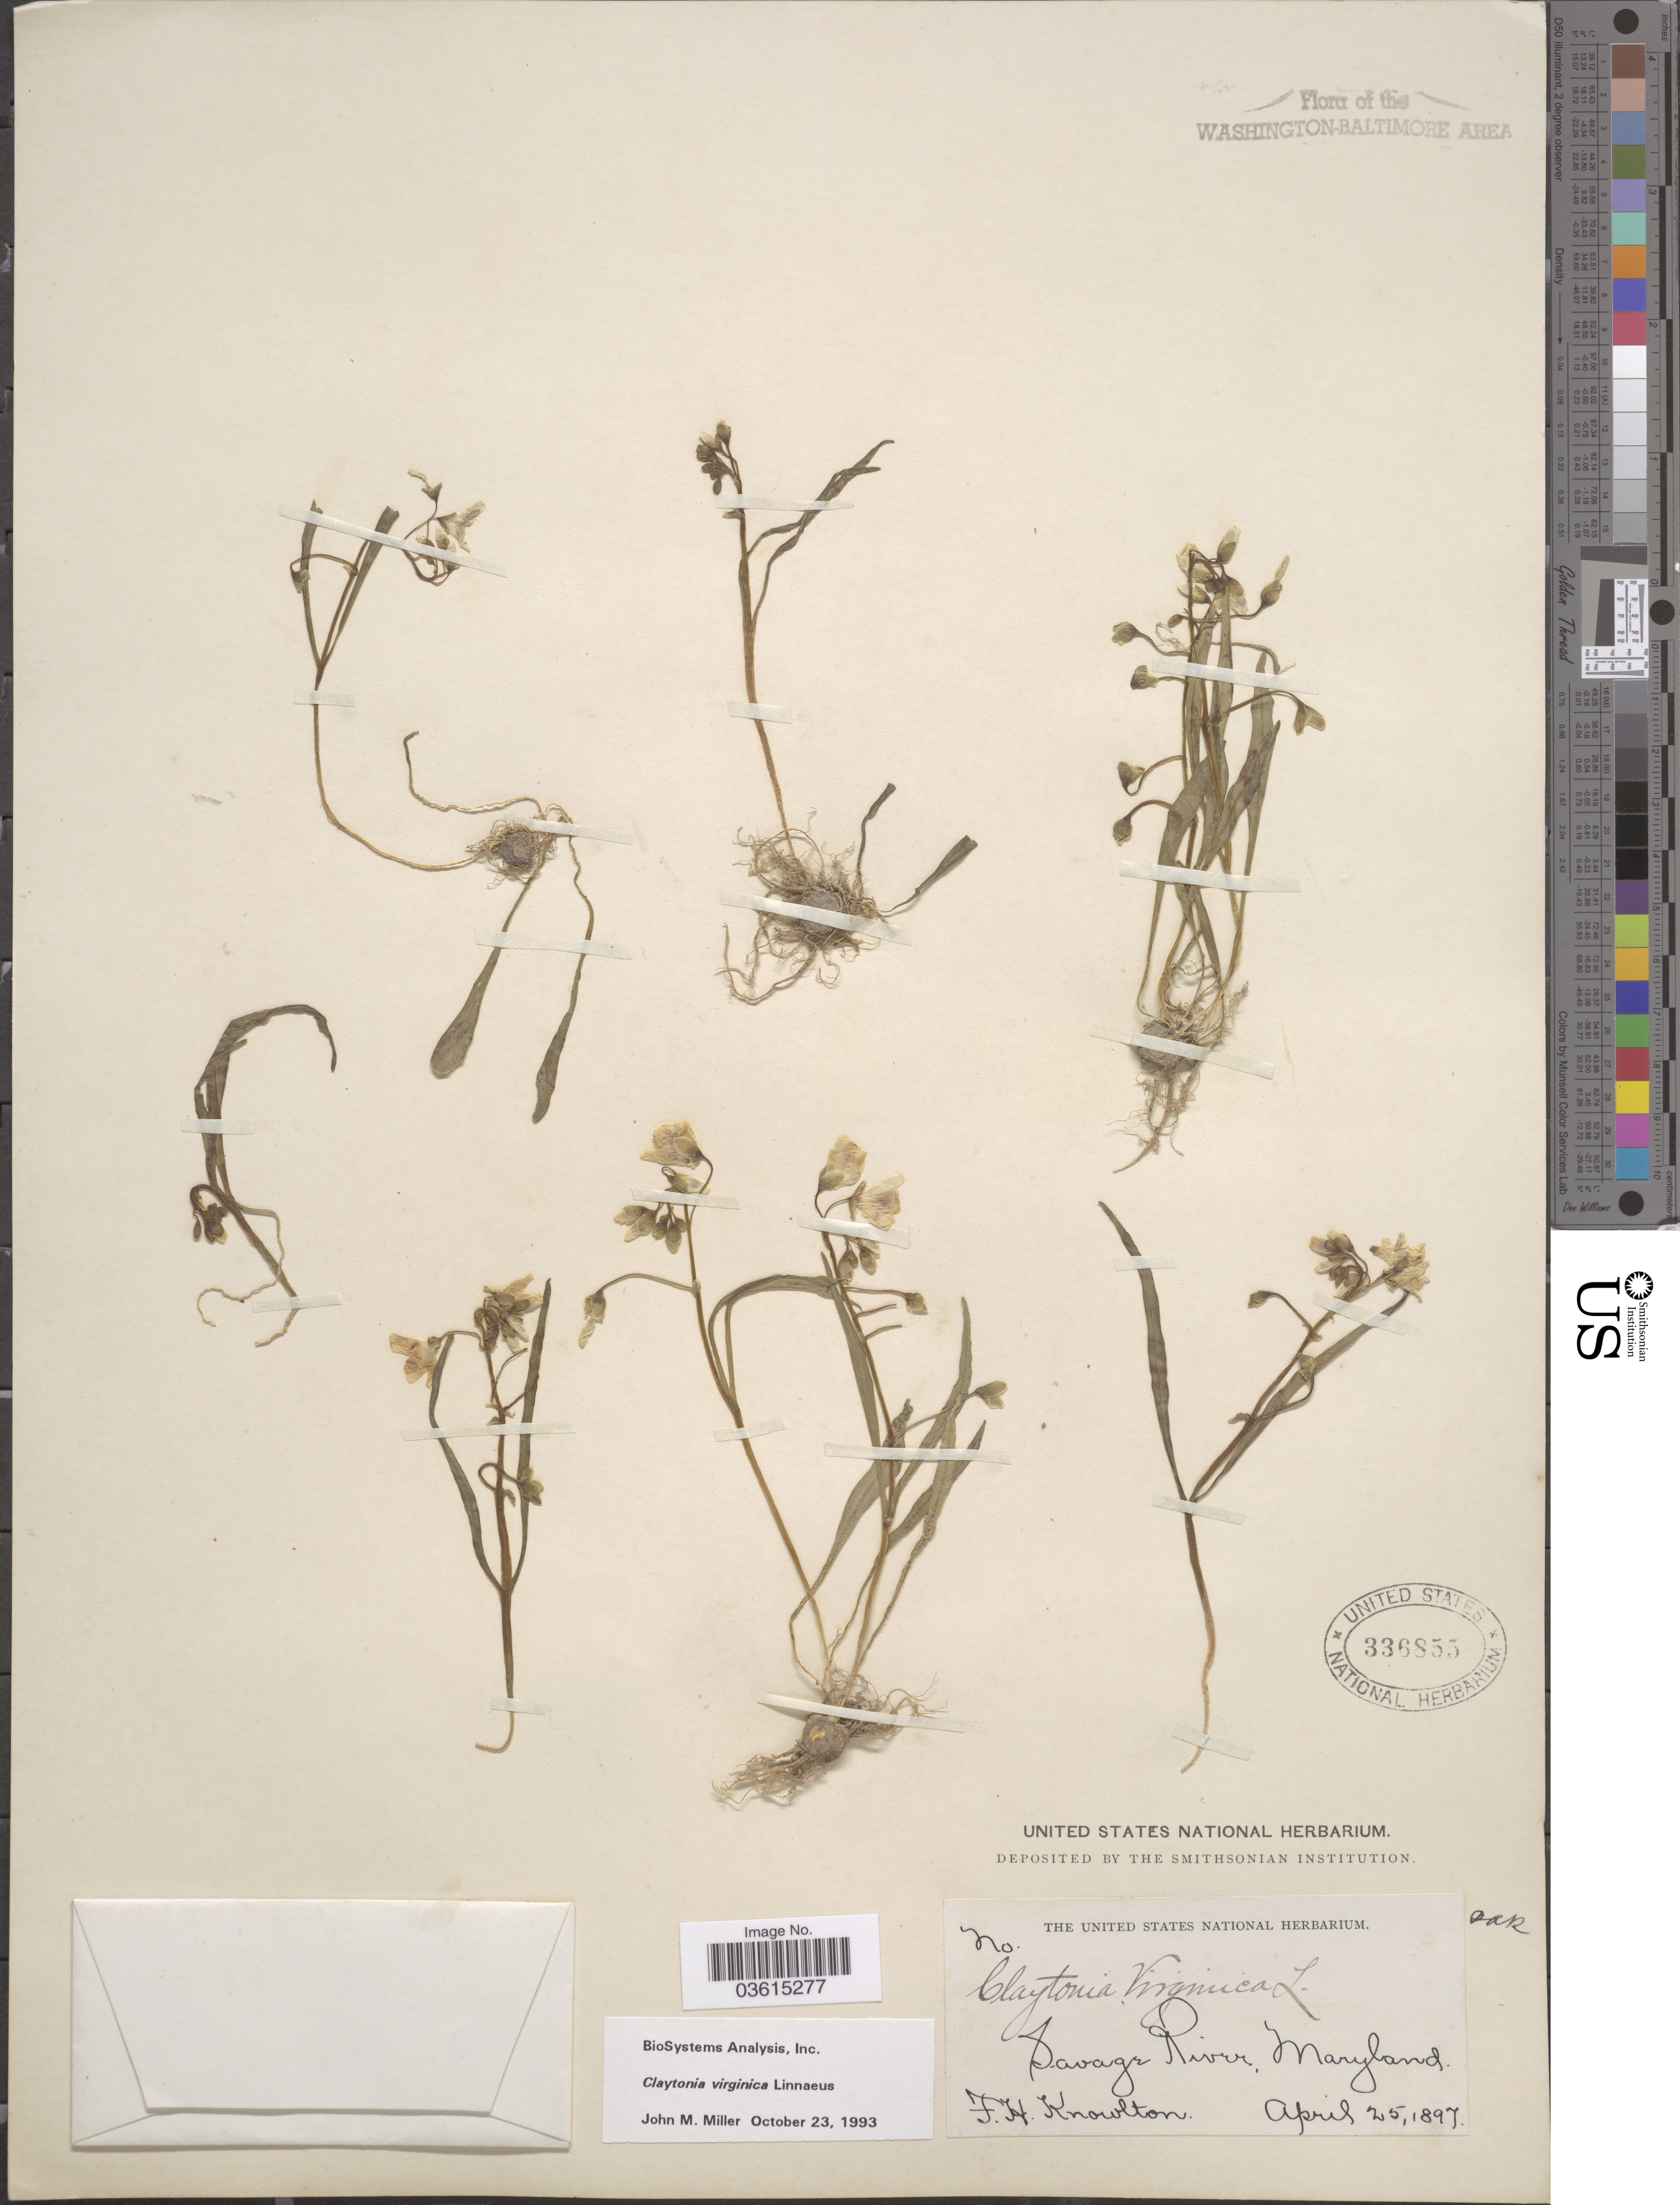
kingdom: Plantae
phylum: Tracheophyta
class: Magnoliopsida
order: Caryophyllales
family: Montiaceae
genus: Claytonia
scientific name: Claytonia virginica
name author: L.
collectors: F. H. Knowlton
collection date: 1897-04-25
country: United States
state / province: Maryland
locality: Savage River.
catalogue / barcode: US 336855